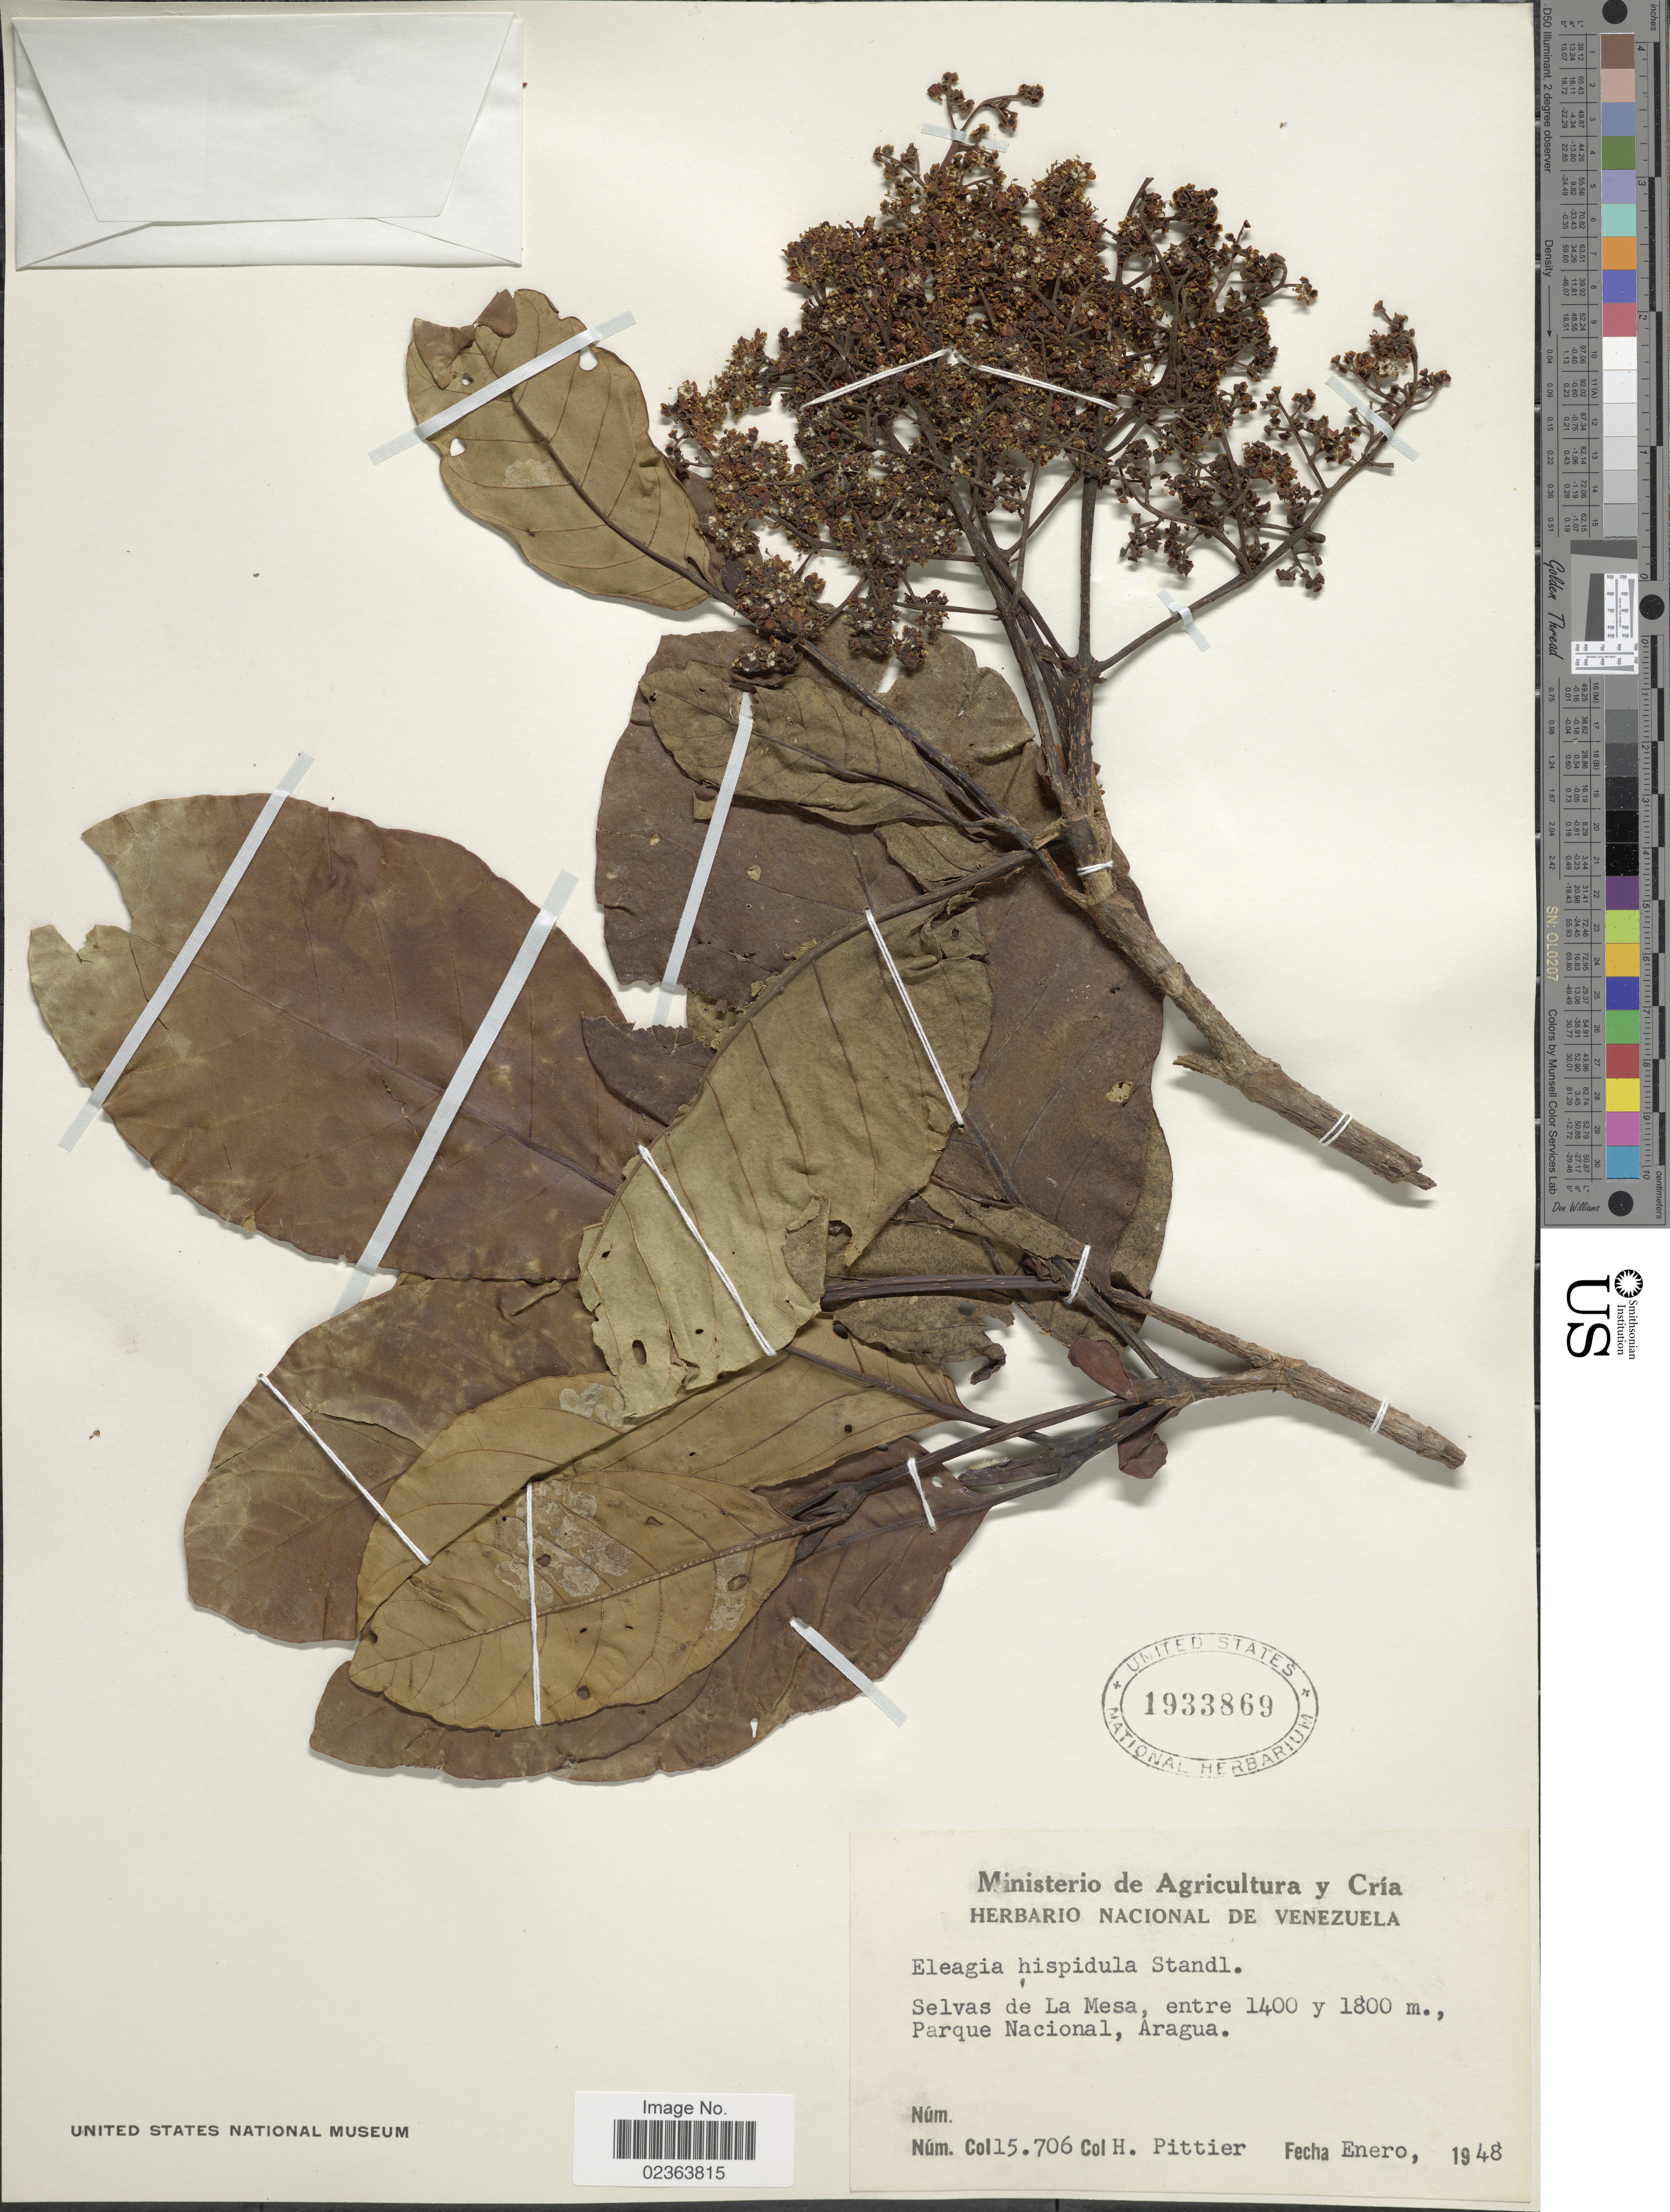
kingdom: Plantae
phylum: Tracheophyta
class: Magnoliopsida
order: Gentianales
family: Rubiaceae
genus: Elaeagia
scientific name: Elaeagia hispidula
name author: Standl.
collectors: H. F. Pittier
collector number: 15706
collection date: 1948-01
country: Venezuela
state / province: Aragua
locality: Selvas de La Mesa, Parque Nacional, Araque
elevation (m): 1400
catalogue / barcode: US 1933869